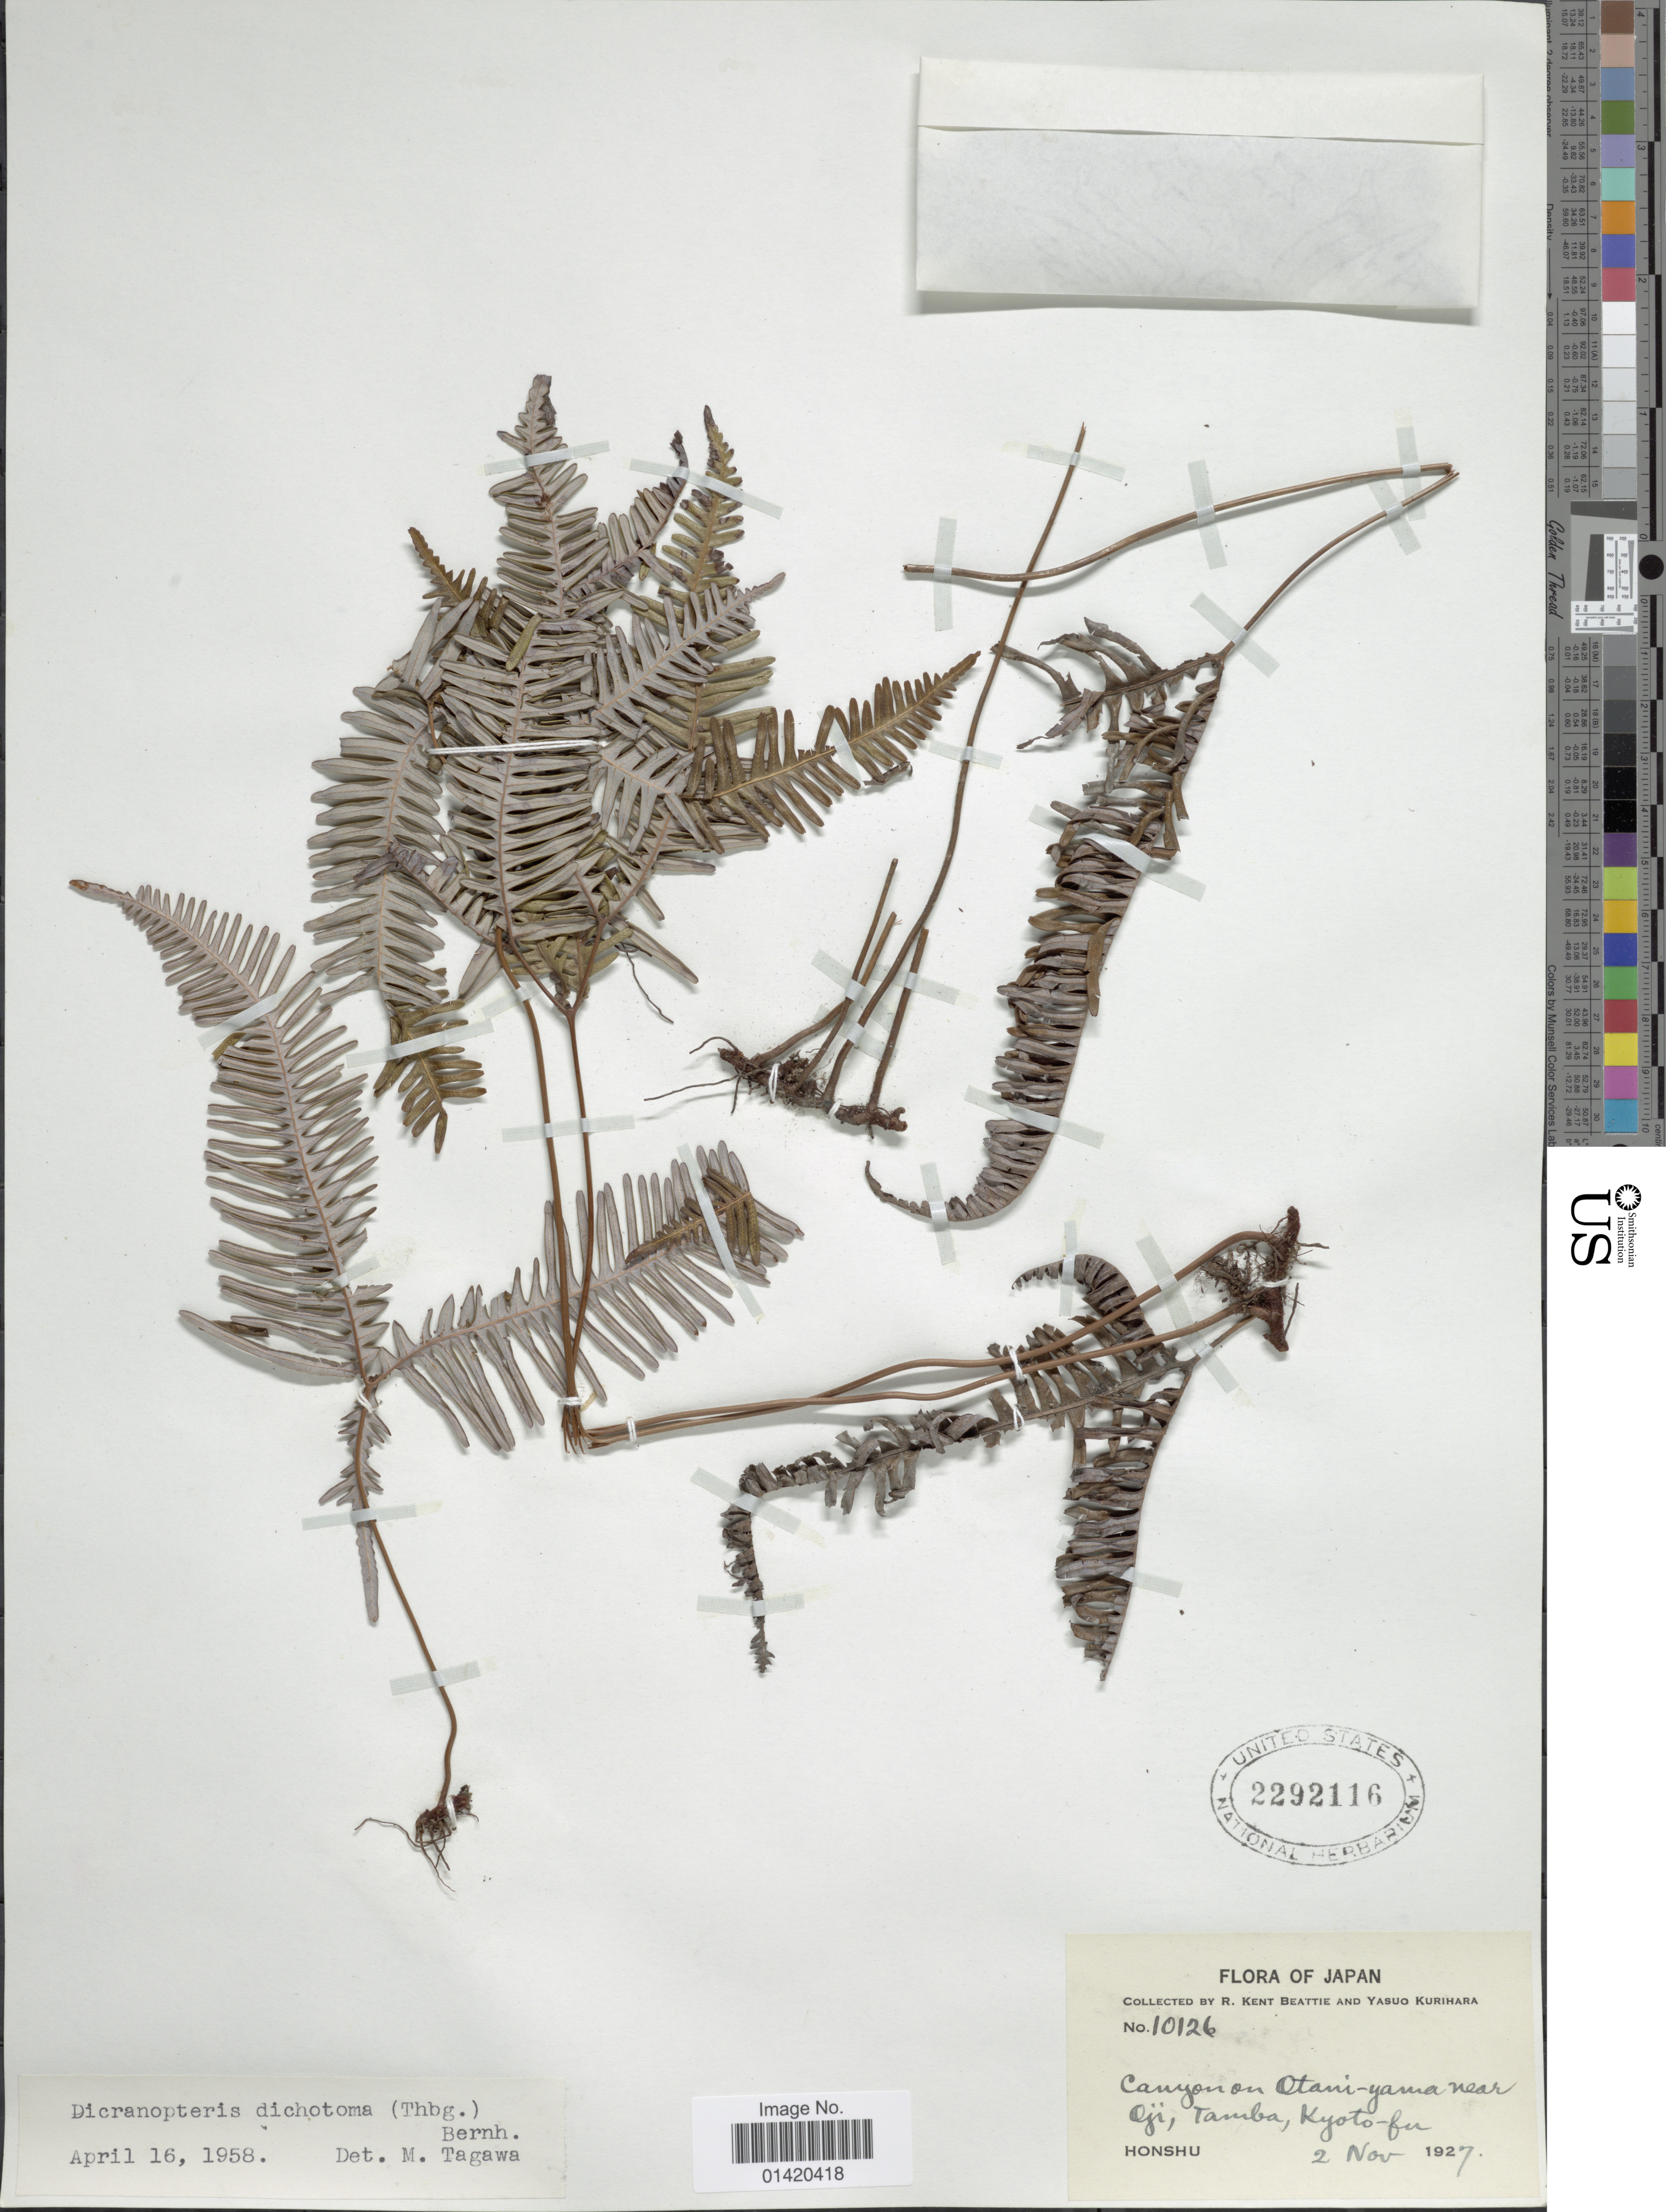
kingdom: Plantae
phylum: Tracheophyta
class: Polypodiopsida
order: Gleicheniales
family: Gleicheniaceae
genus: Dicranopteris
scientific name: Dicranopteris linearis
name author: (Burm. f.) Underw.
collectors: R. K. Beattie & Y. Kurihara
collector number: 10126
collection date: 1927-11-02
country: Japan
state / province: Kyoto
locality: Canyon on Otani-yama near Oji, Tamba, Kyoto-fu, Honshu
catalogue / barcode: US 2292116